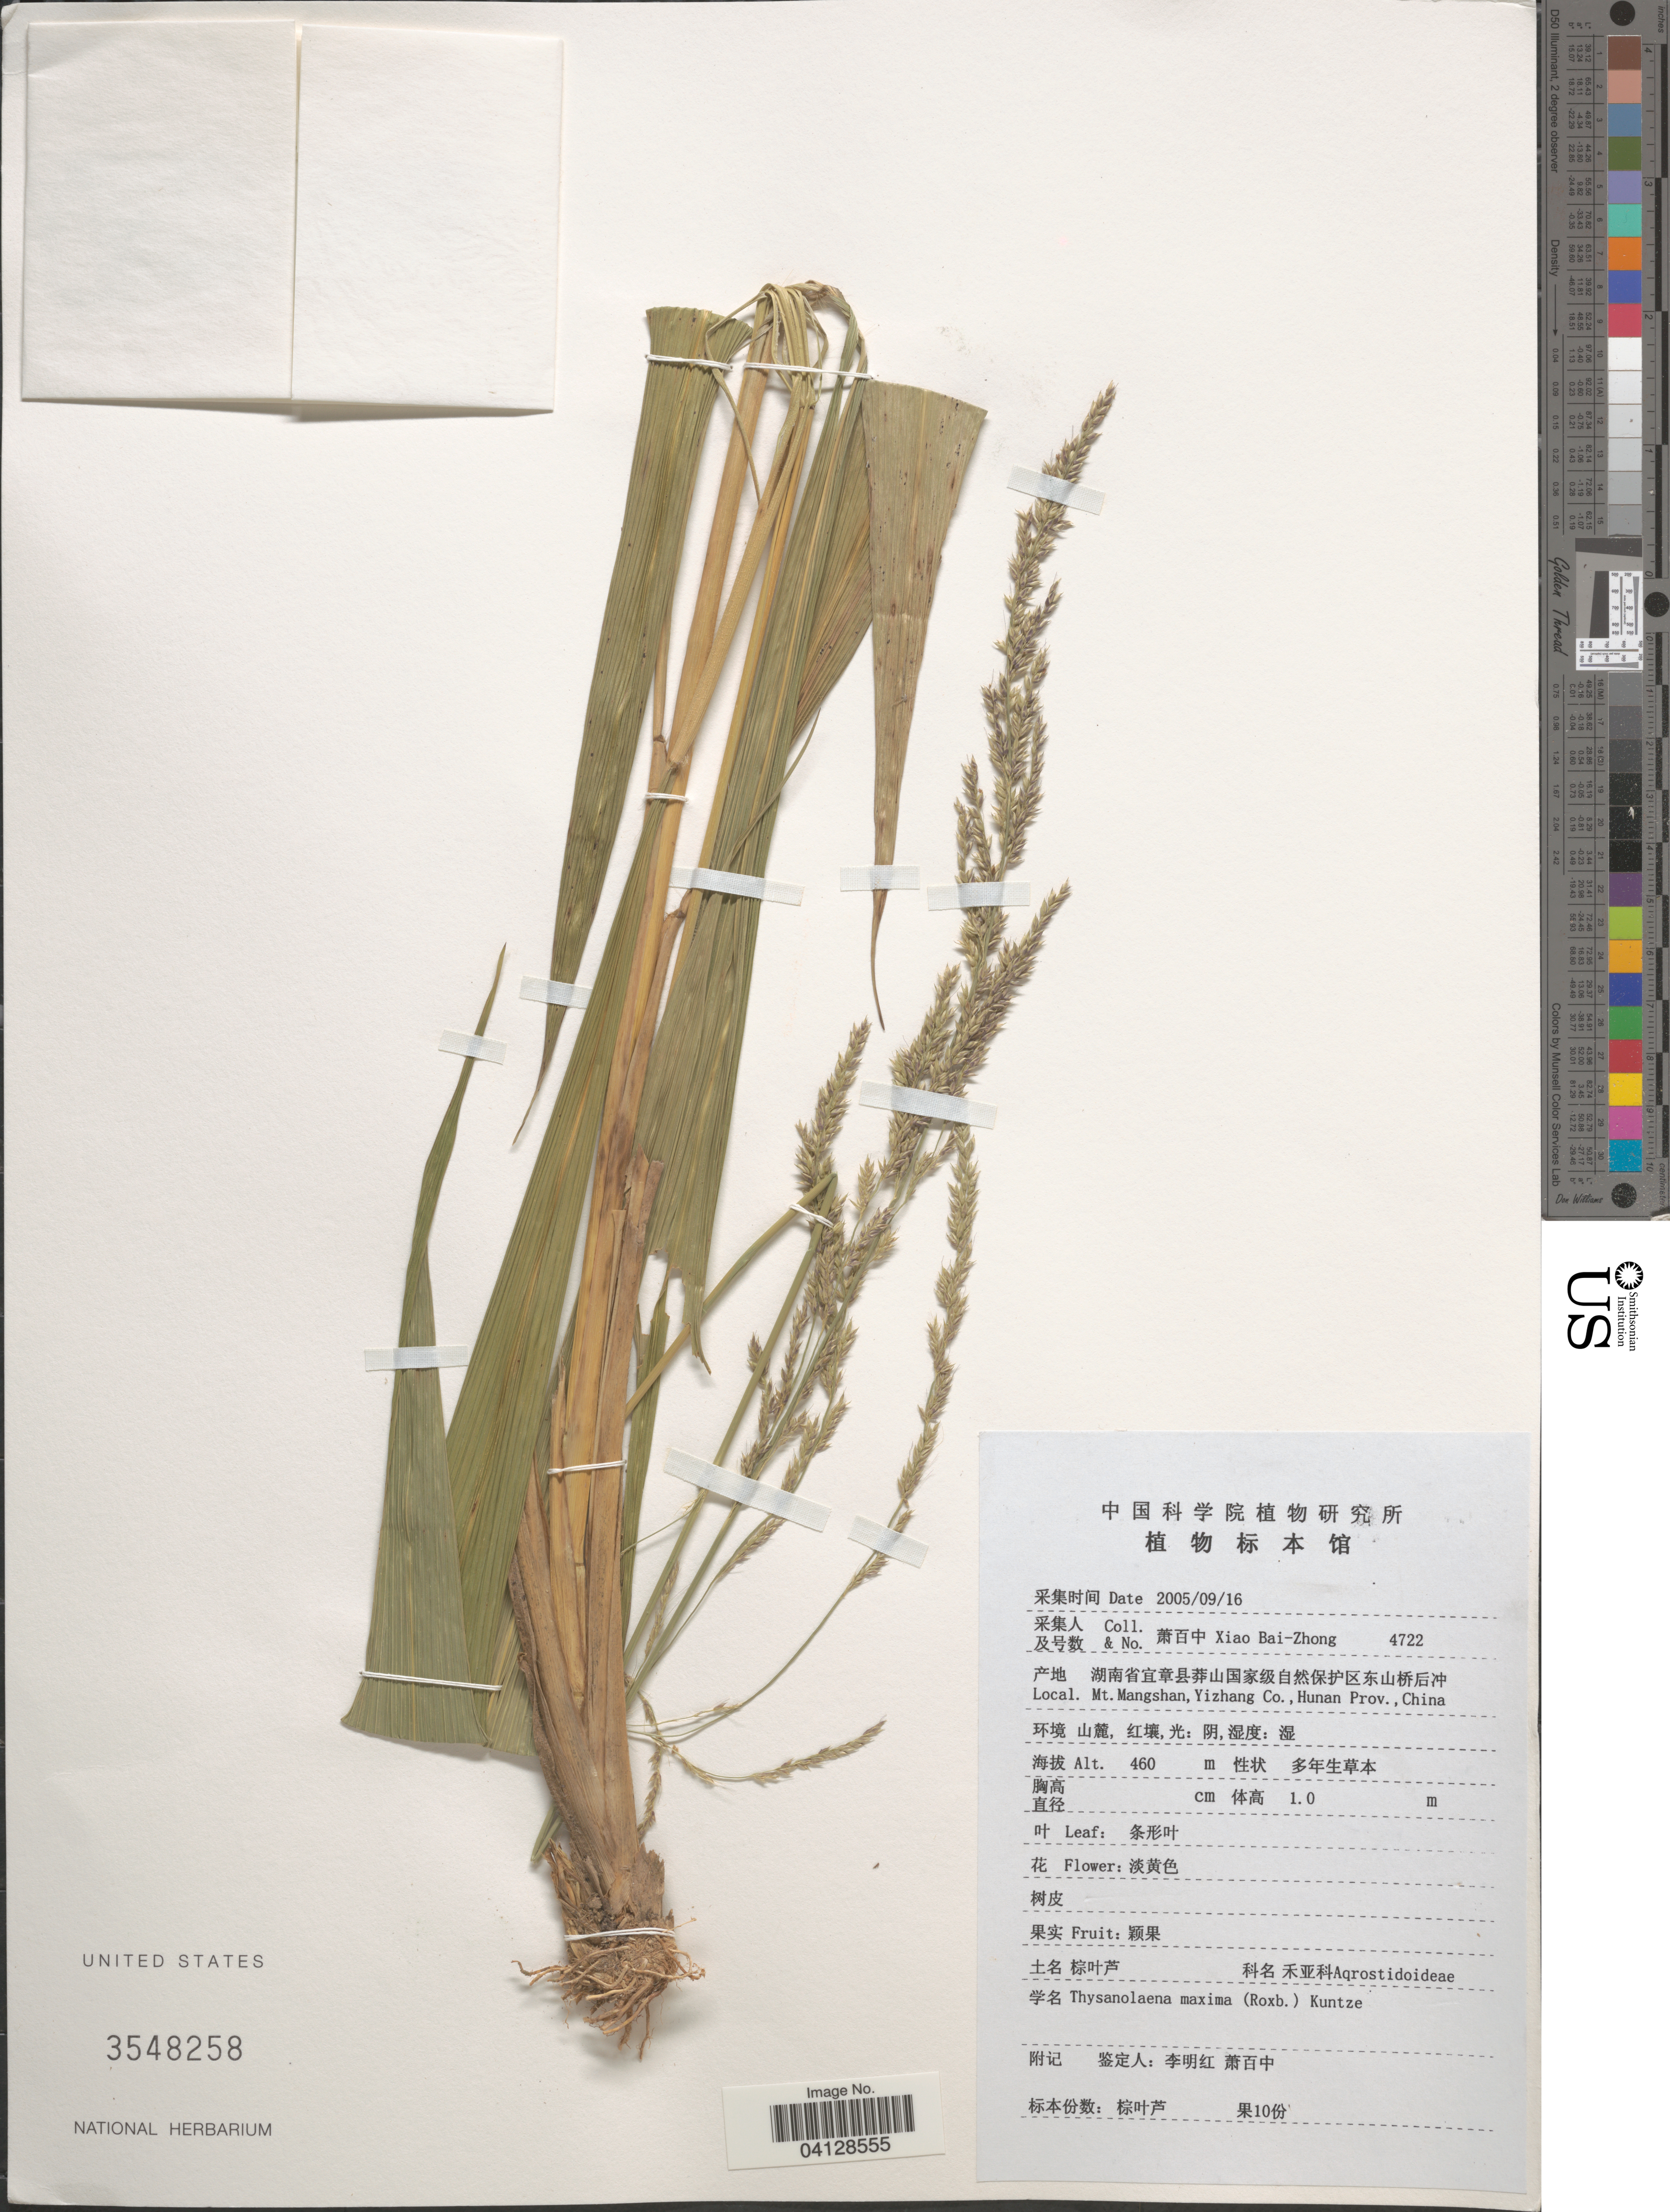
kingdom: Plantae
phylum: Tracheophyta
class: Liliopsida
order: Poales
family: Poaceae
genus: Thysanolaena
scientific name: Thysanolaena maxima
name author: (Roxb.) Kuntze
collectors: B. Z. Xiao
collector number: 4722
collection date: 2005-09-16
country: China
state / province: Hunan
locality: Mt. Mangshan, Yizhang Co.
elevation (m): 460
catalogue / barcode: US 3548258